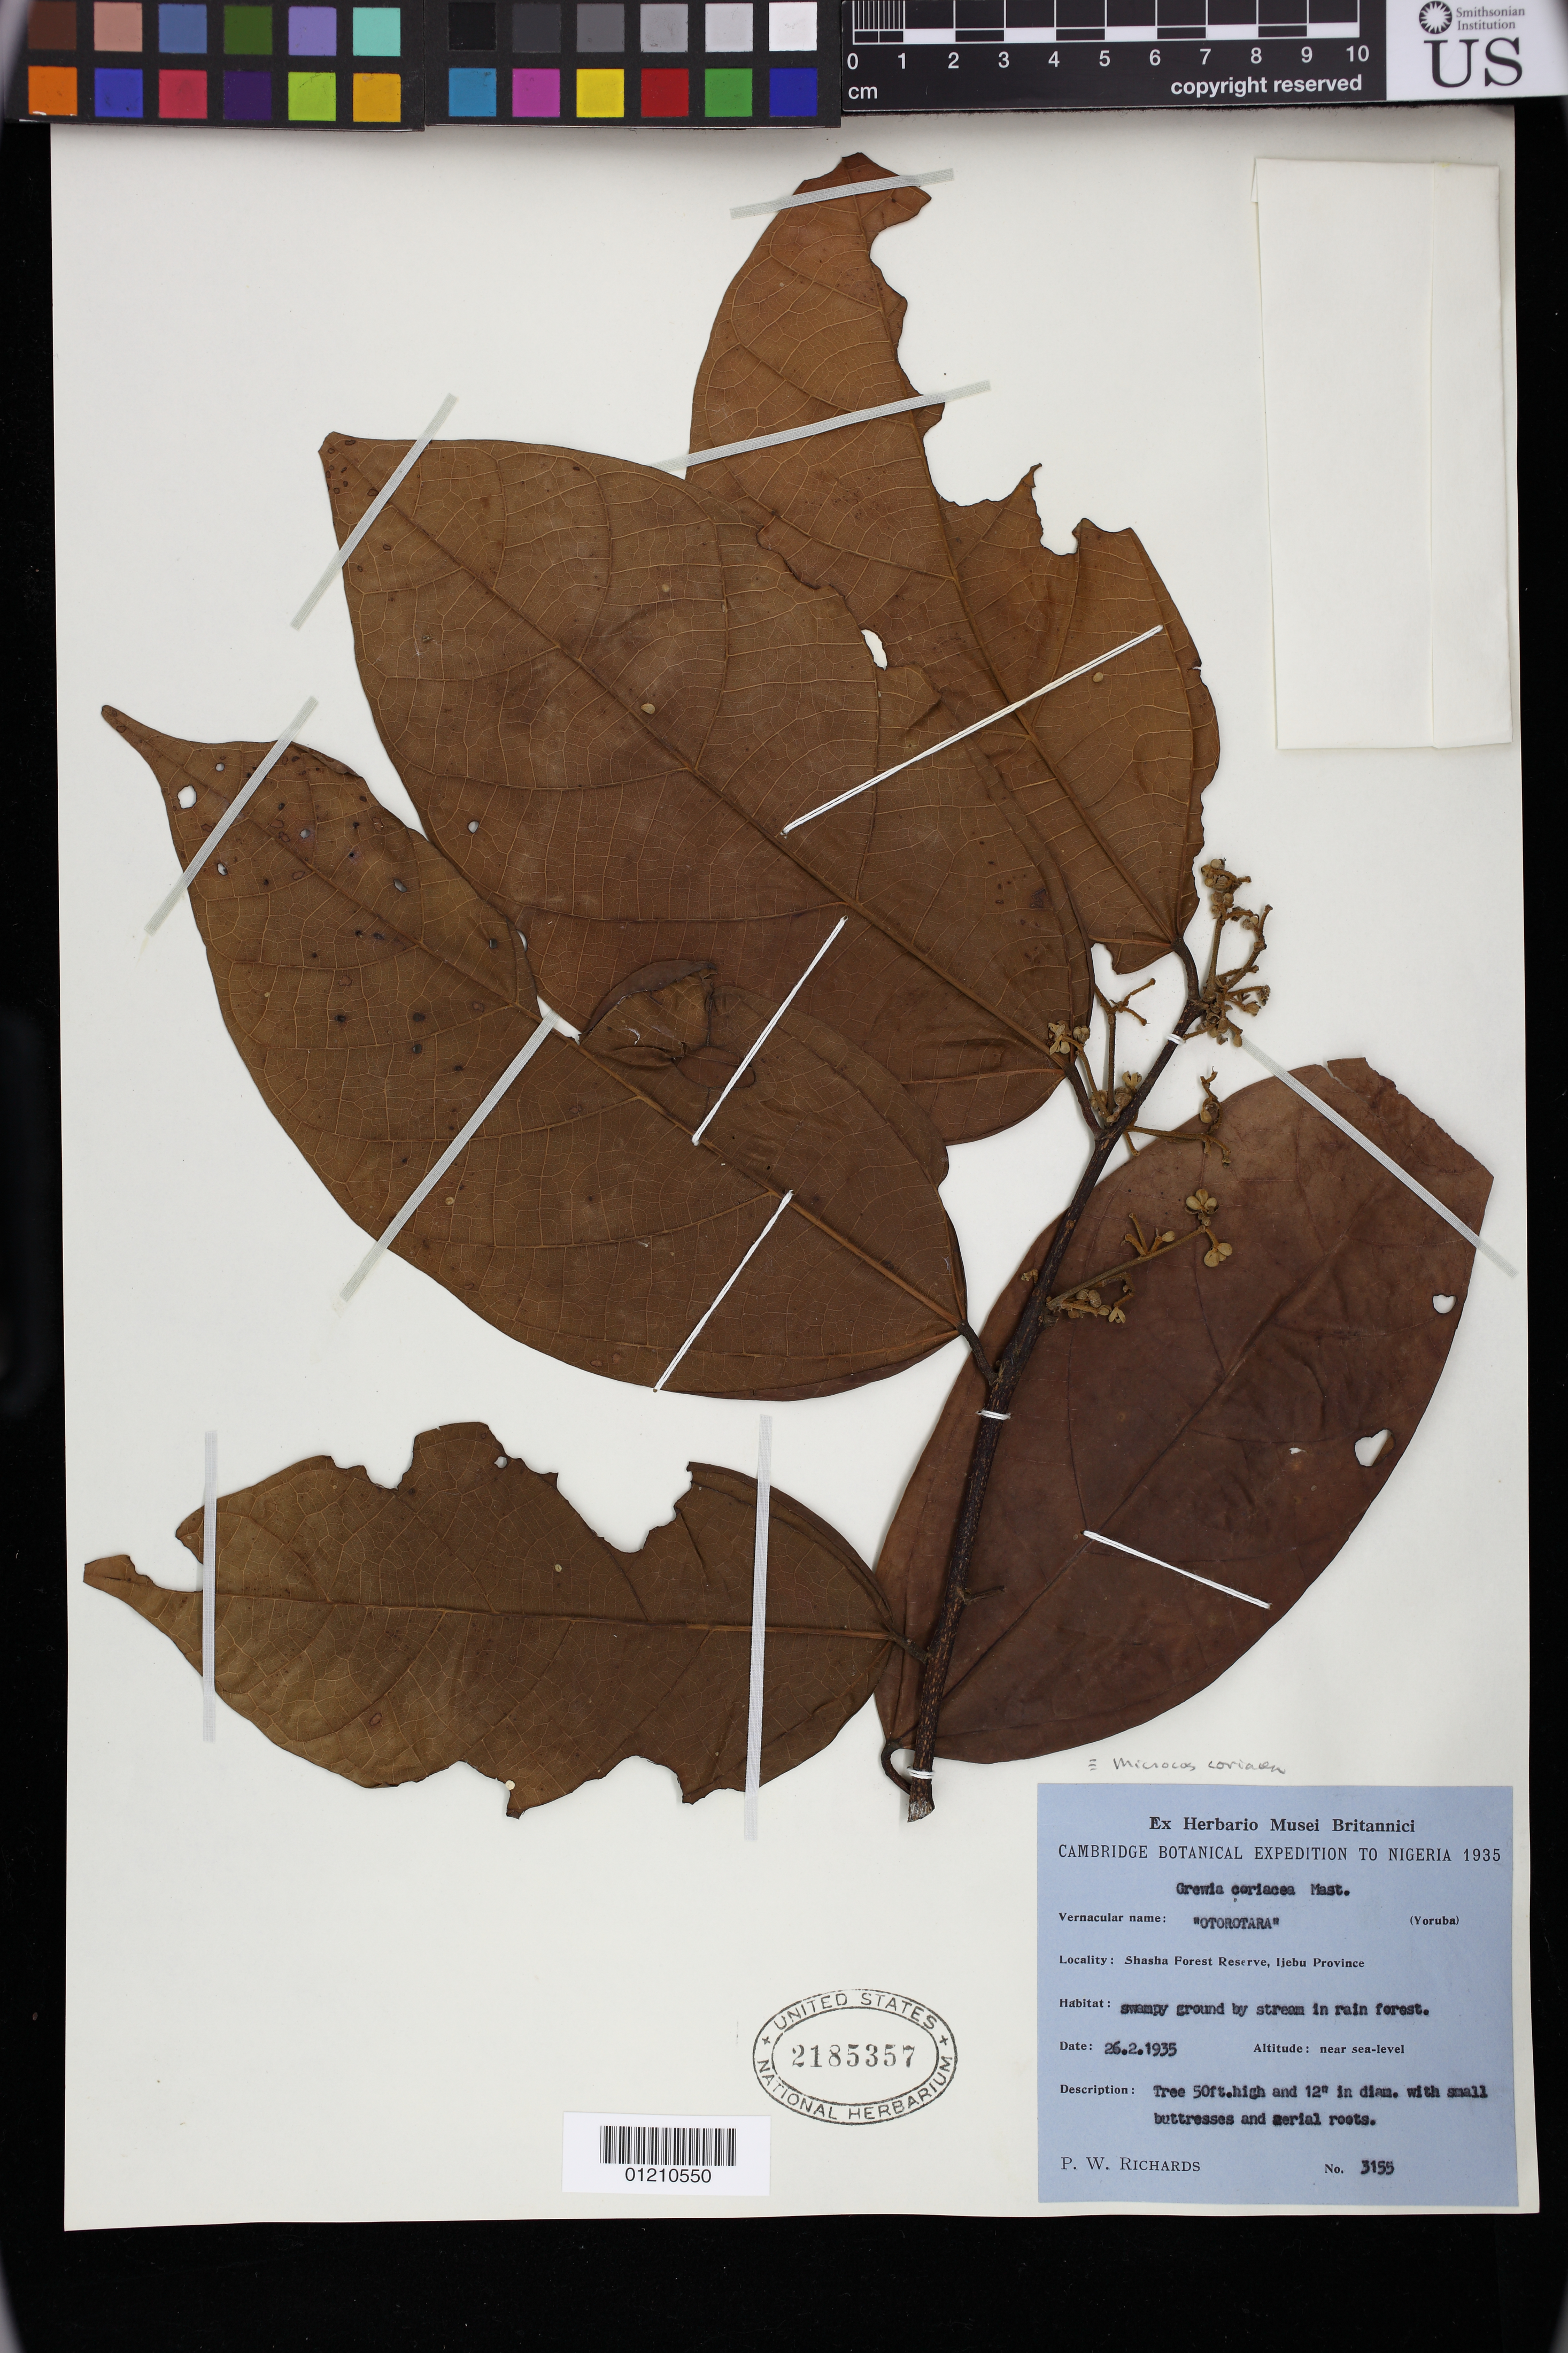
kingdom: Plantae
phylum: Tracheophyta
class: Magnoliopsida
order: Malvales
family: Malvaceae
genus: Microcos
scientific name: Microcos coriacea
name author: (Mast.) Burret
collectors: P. Richards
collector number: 3155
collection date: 1935-02-26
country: Nigeria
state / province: Ogun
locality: Shasha Forest Reserve,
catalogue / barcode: US 2185357